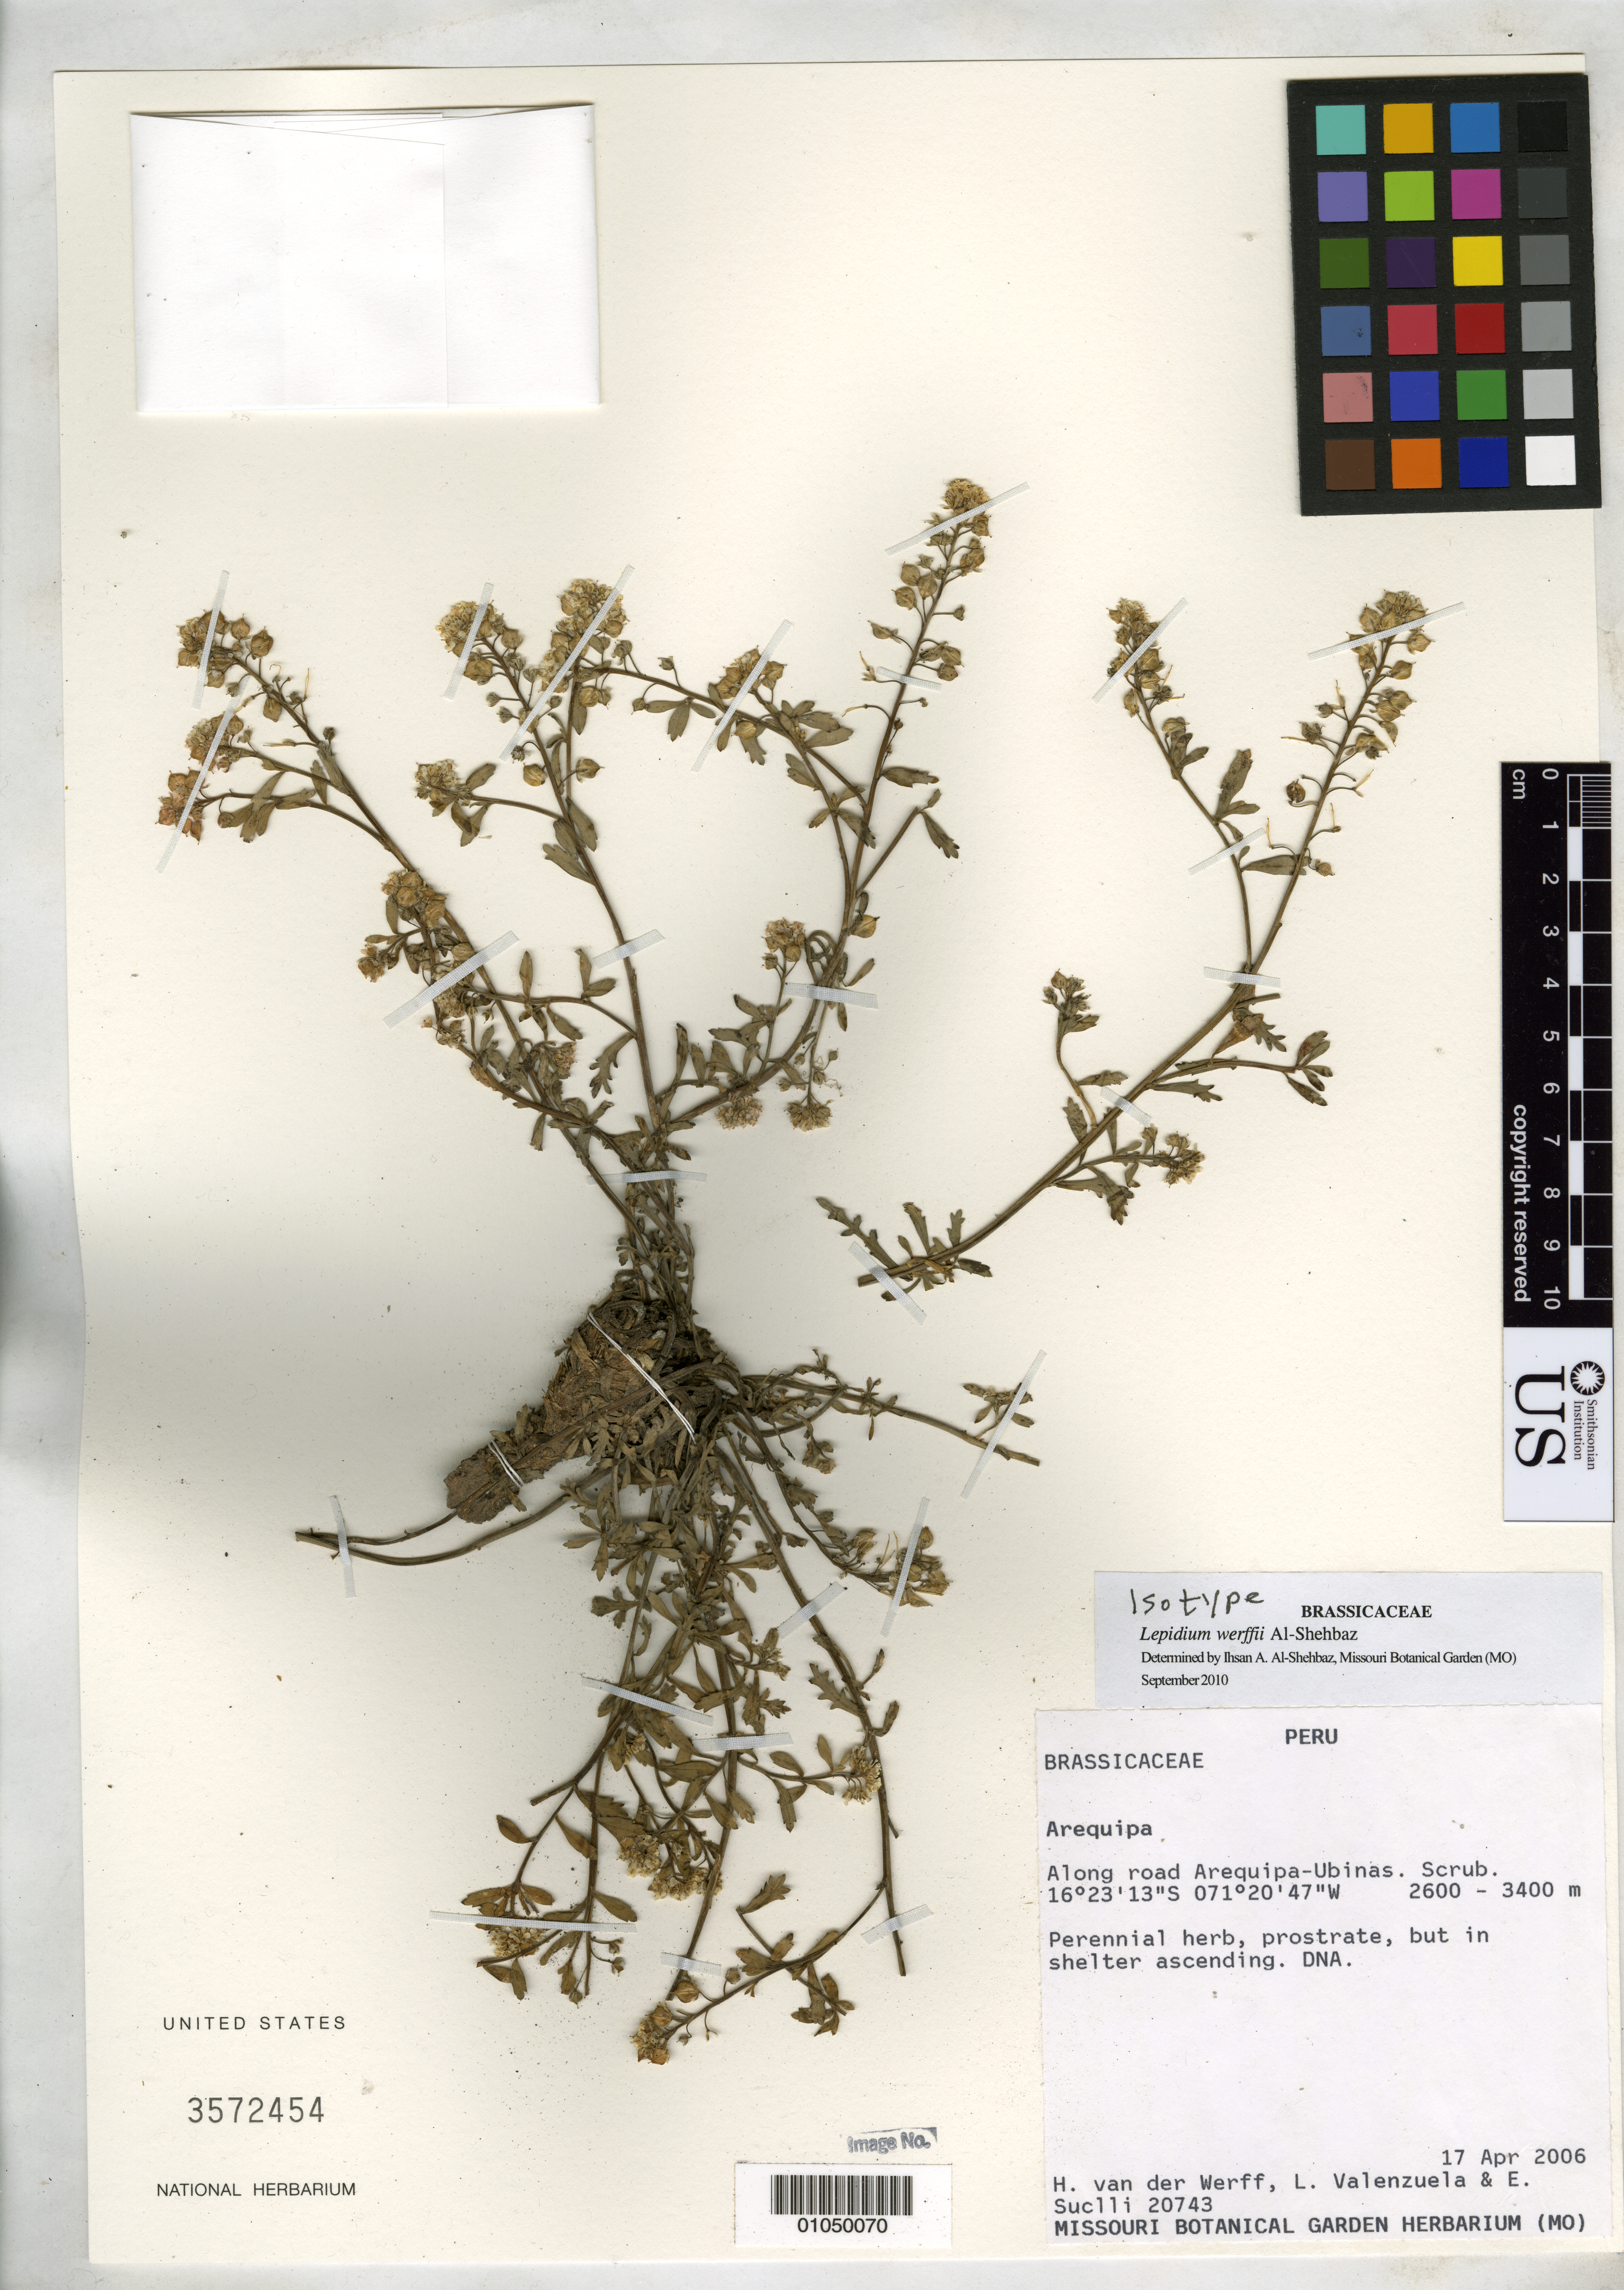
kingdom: Plantae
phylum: Tracheophyta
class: Magnoliopsida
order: Brassicales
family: Brassicaceae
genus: Lepidium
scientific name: Lepidium werffii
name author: Al-Shehbaz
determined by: Al-Shehbaz, I. A., (MO), Missouri Botanical Garden (UNITED STATES)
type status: Isotype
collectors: H. van der Werff, L. Valenzuela & E. Suclli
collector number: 20743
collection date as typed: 17 Apr 2006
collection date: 2006-04-17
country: Peru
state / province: Arequipa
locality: Along road Arequipa - Ubinas.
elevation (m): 2600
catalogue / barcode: US 3572454